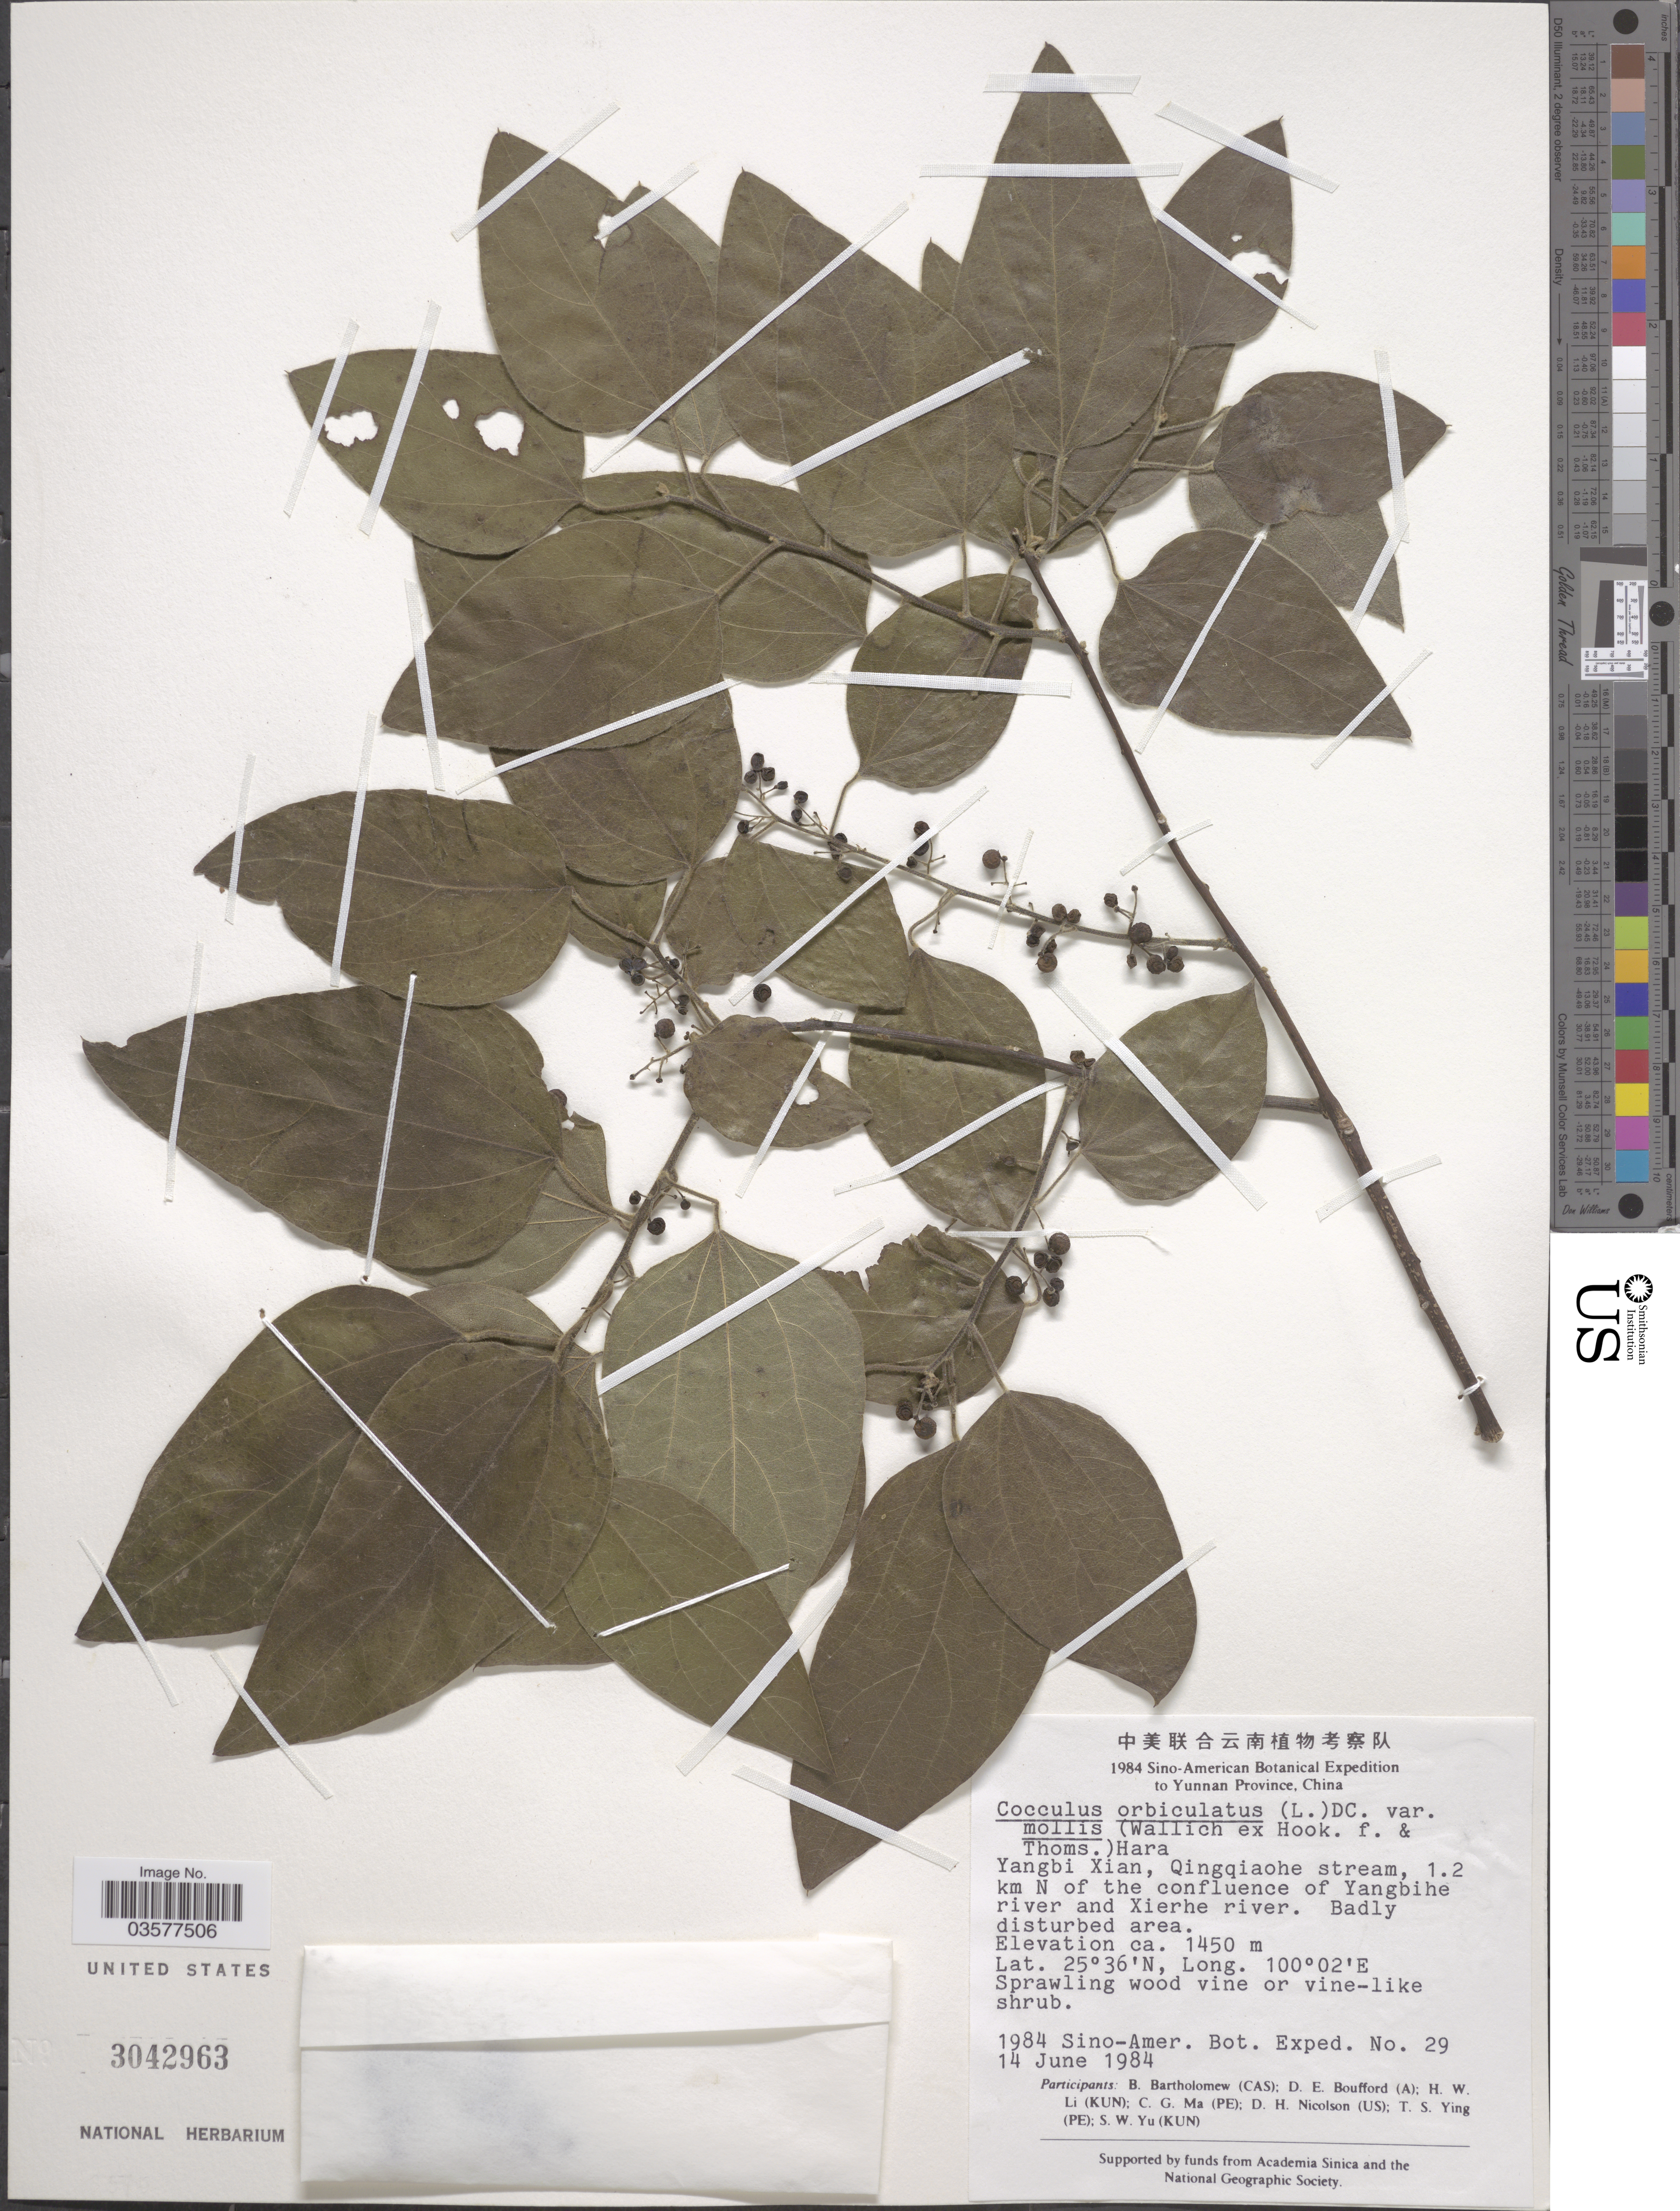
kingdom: Plantae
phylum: Tracheophyta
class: Magnoliopsida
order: Ranunculales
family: Menispermaceae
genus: Cocculus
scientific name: Cocculus orbiculatus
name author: (L.) DC.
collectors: Sino-Amer. Bot. Exped. 1984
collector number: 29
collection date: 1984-06-14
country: China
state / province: Yunnan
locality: Yangbi Xian, Qingqiohe stream, 1.2 km N of the confluence of Yangbihe river and Xierhe river.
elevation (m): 1450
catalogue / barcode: US 3042963